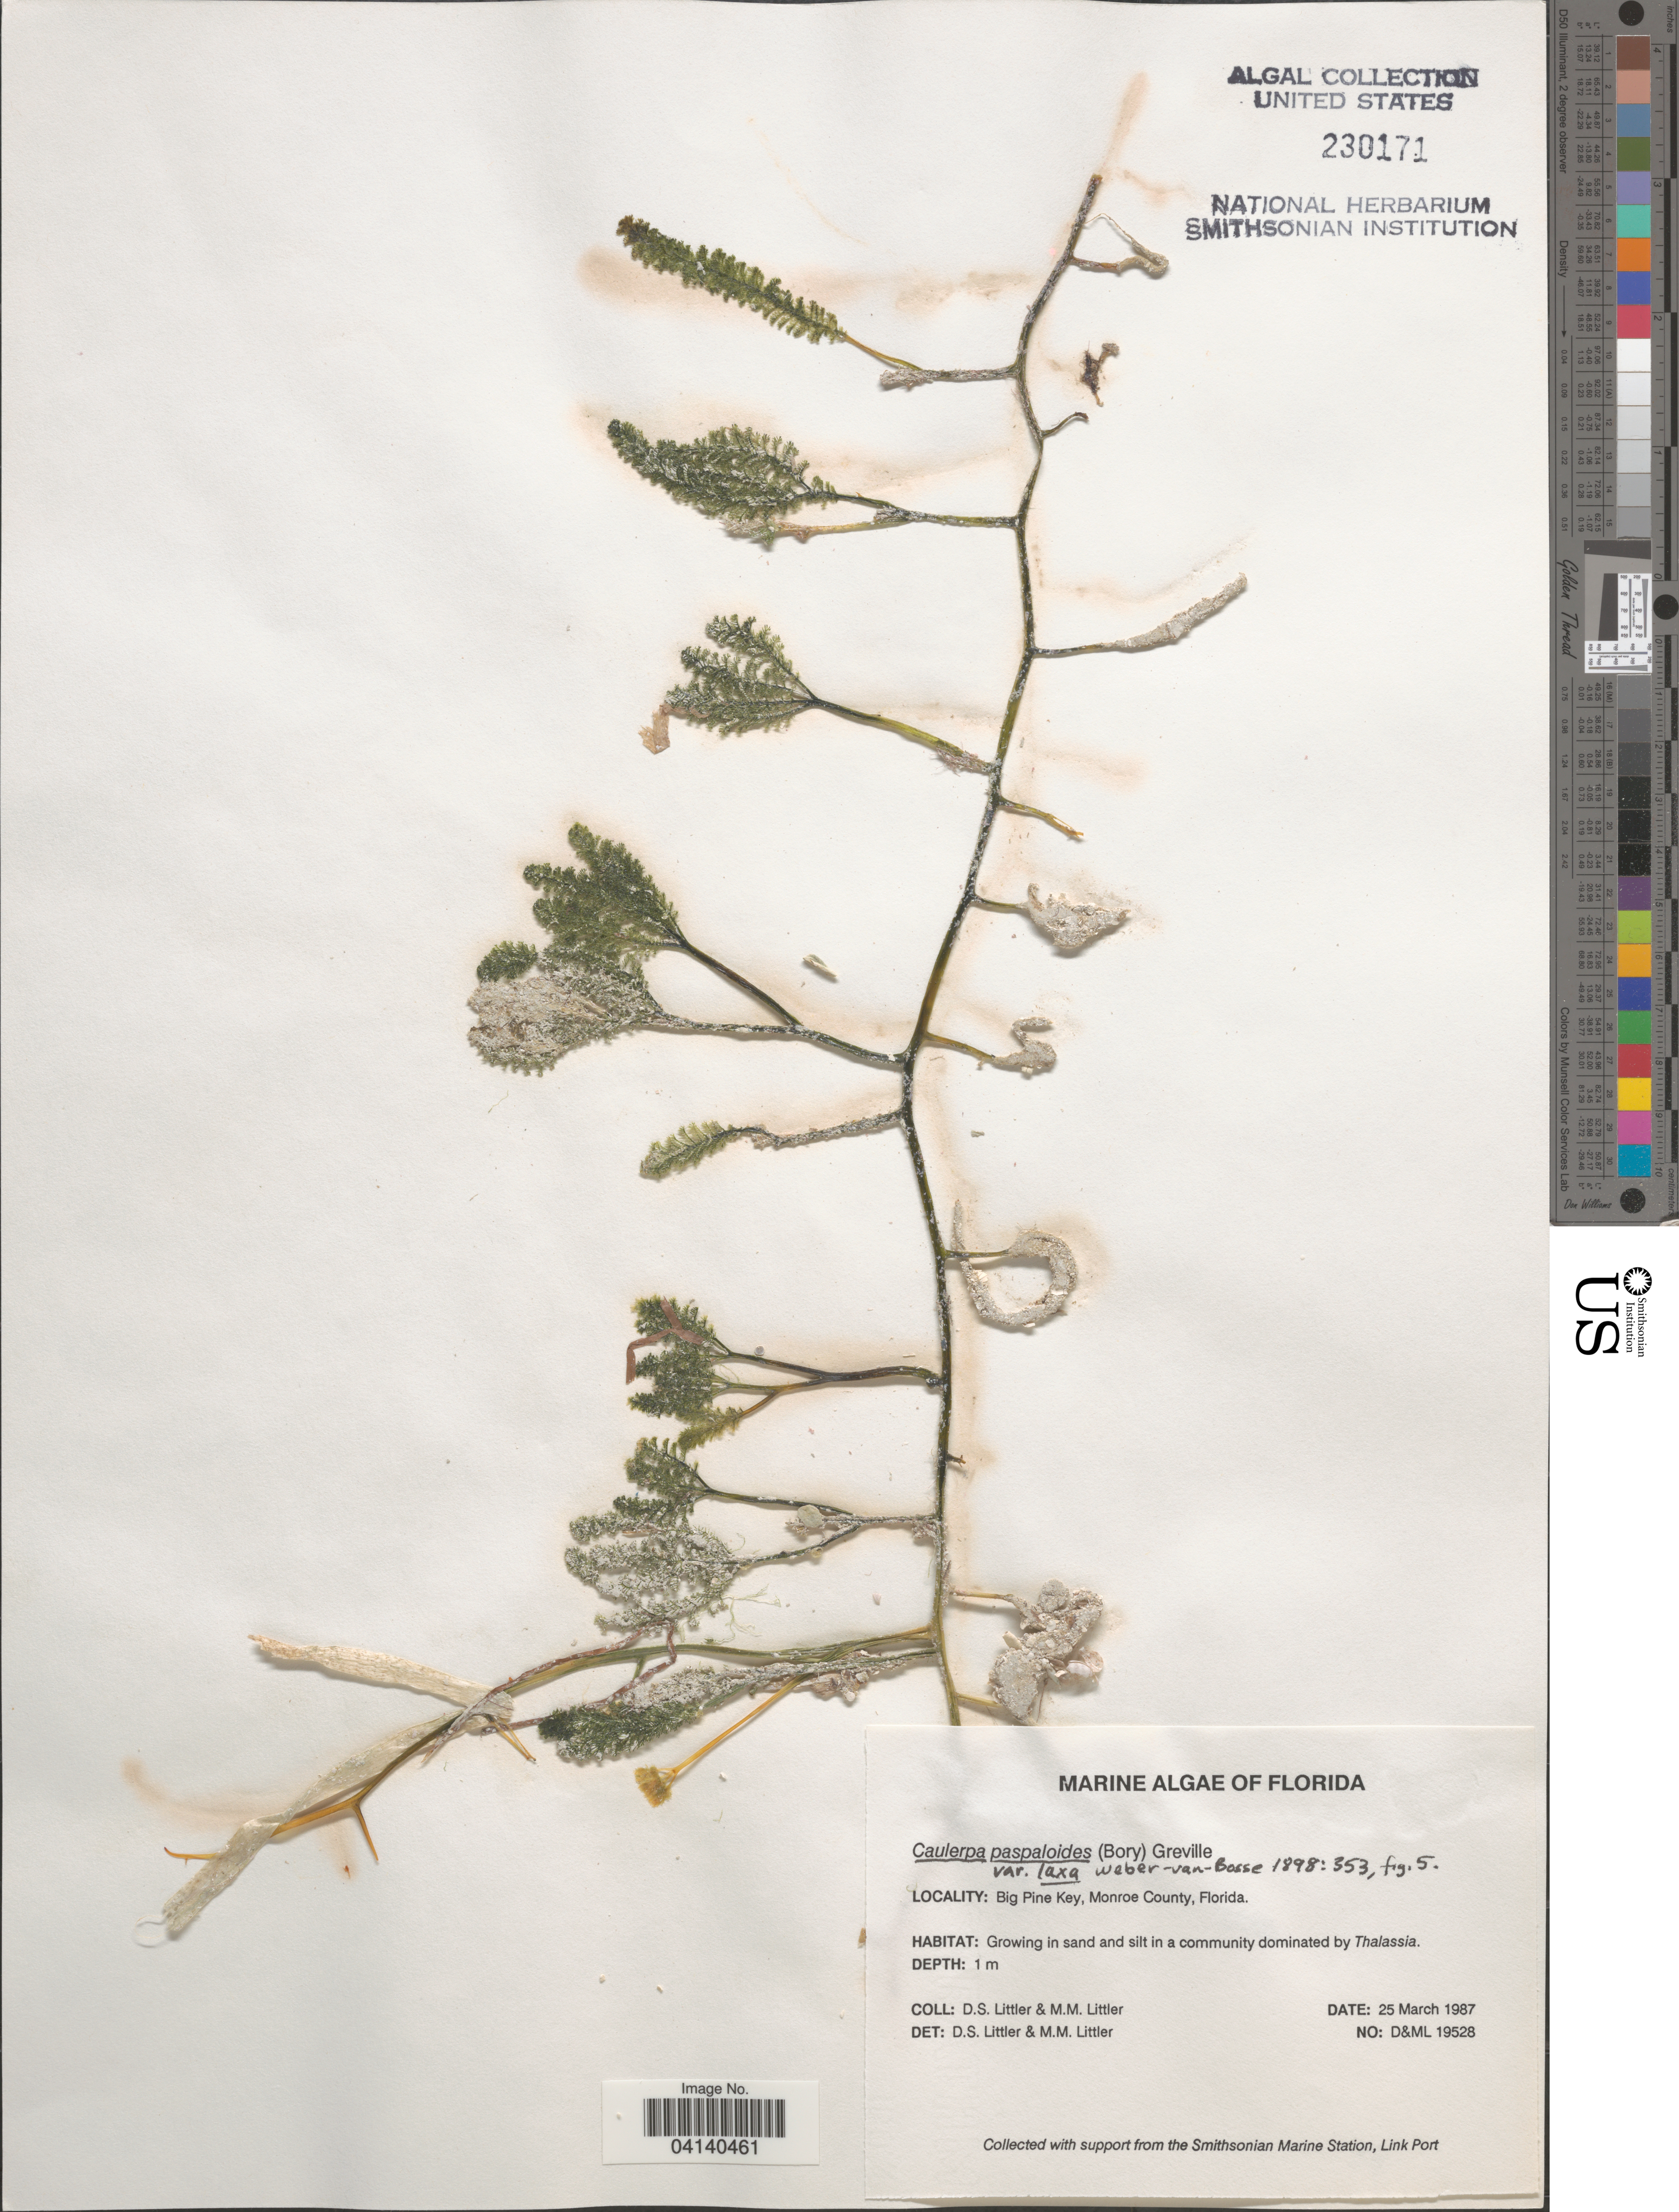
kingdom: Plantae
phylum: Chlorophyta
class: Ulvophyceae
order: Bryopsidales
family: Caulerpaceae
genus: Caulerpa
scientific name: Caulerpa paspaloides var. laxa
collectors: D. S. Littler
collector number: D&ML19528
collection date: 1987-03-25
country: United States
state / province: Florida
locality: Big Pine Key, Monroe County.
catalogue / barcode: US 230171